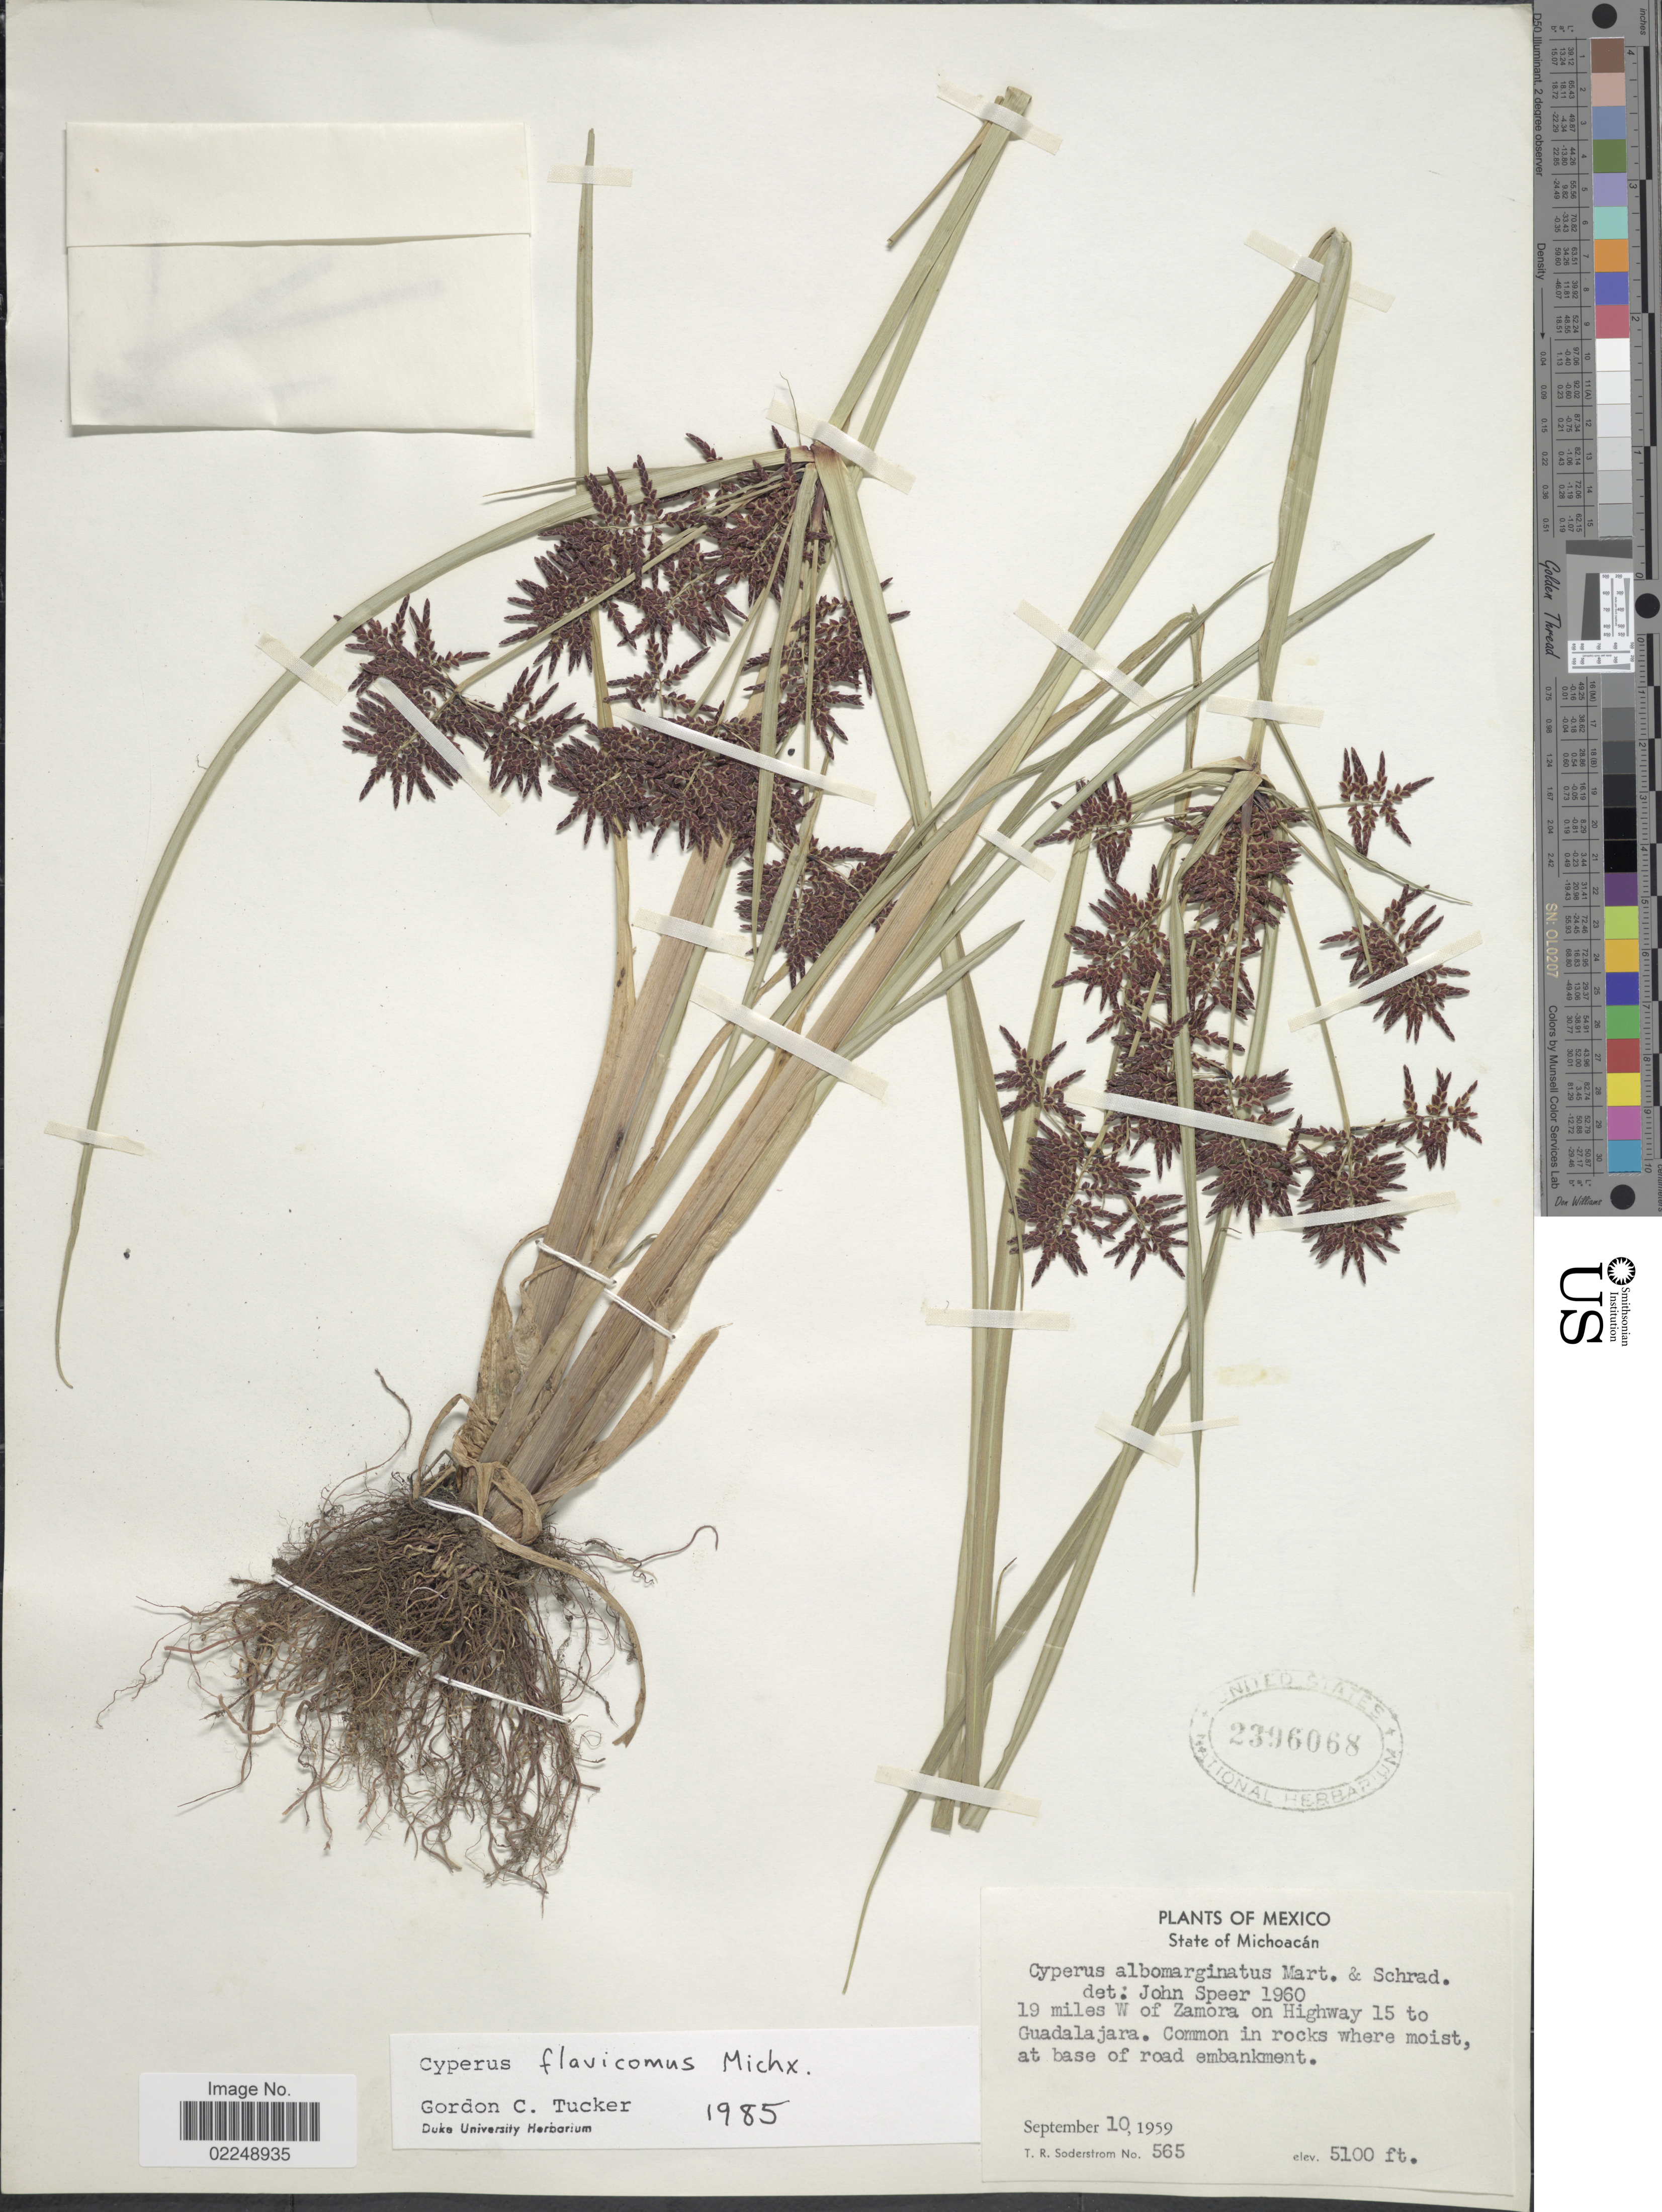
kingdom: Plantae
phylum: Tracheophyta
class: Liliopsida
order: Poales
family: Cyperaceae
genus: Cyperus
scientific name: Cyperus flavicomus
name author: Michx.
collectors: T. R. Soderstrom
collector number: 565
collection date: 1959-09-10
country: Mexico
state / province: Michoacán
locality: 19 miles W of Zamora on Highway 15 to Guadalajara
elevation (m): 1554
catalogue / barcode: US 2396068